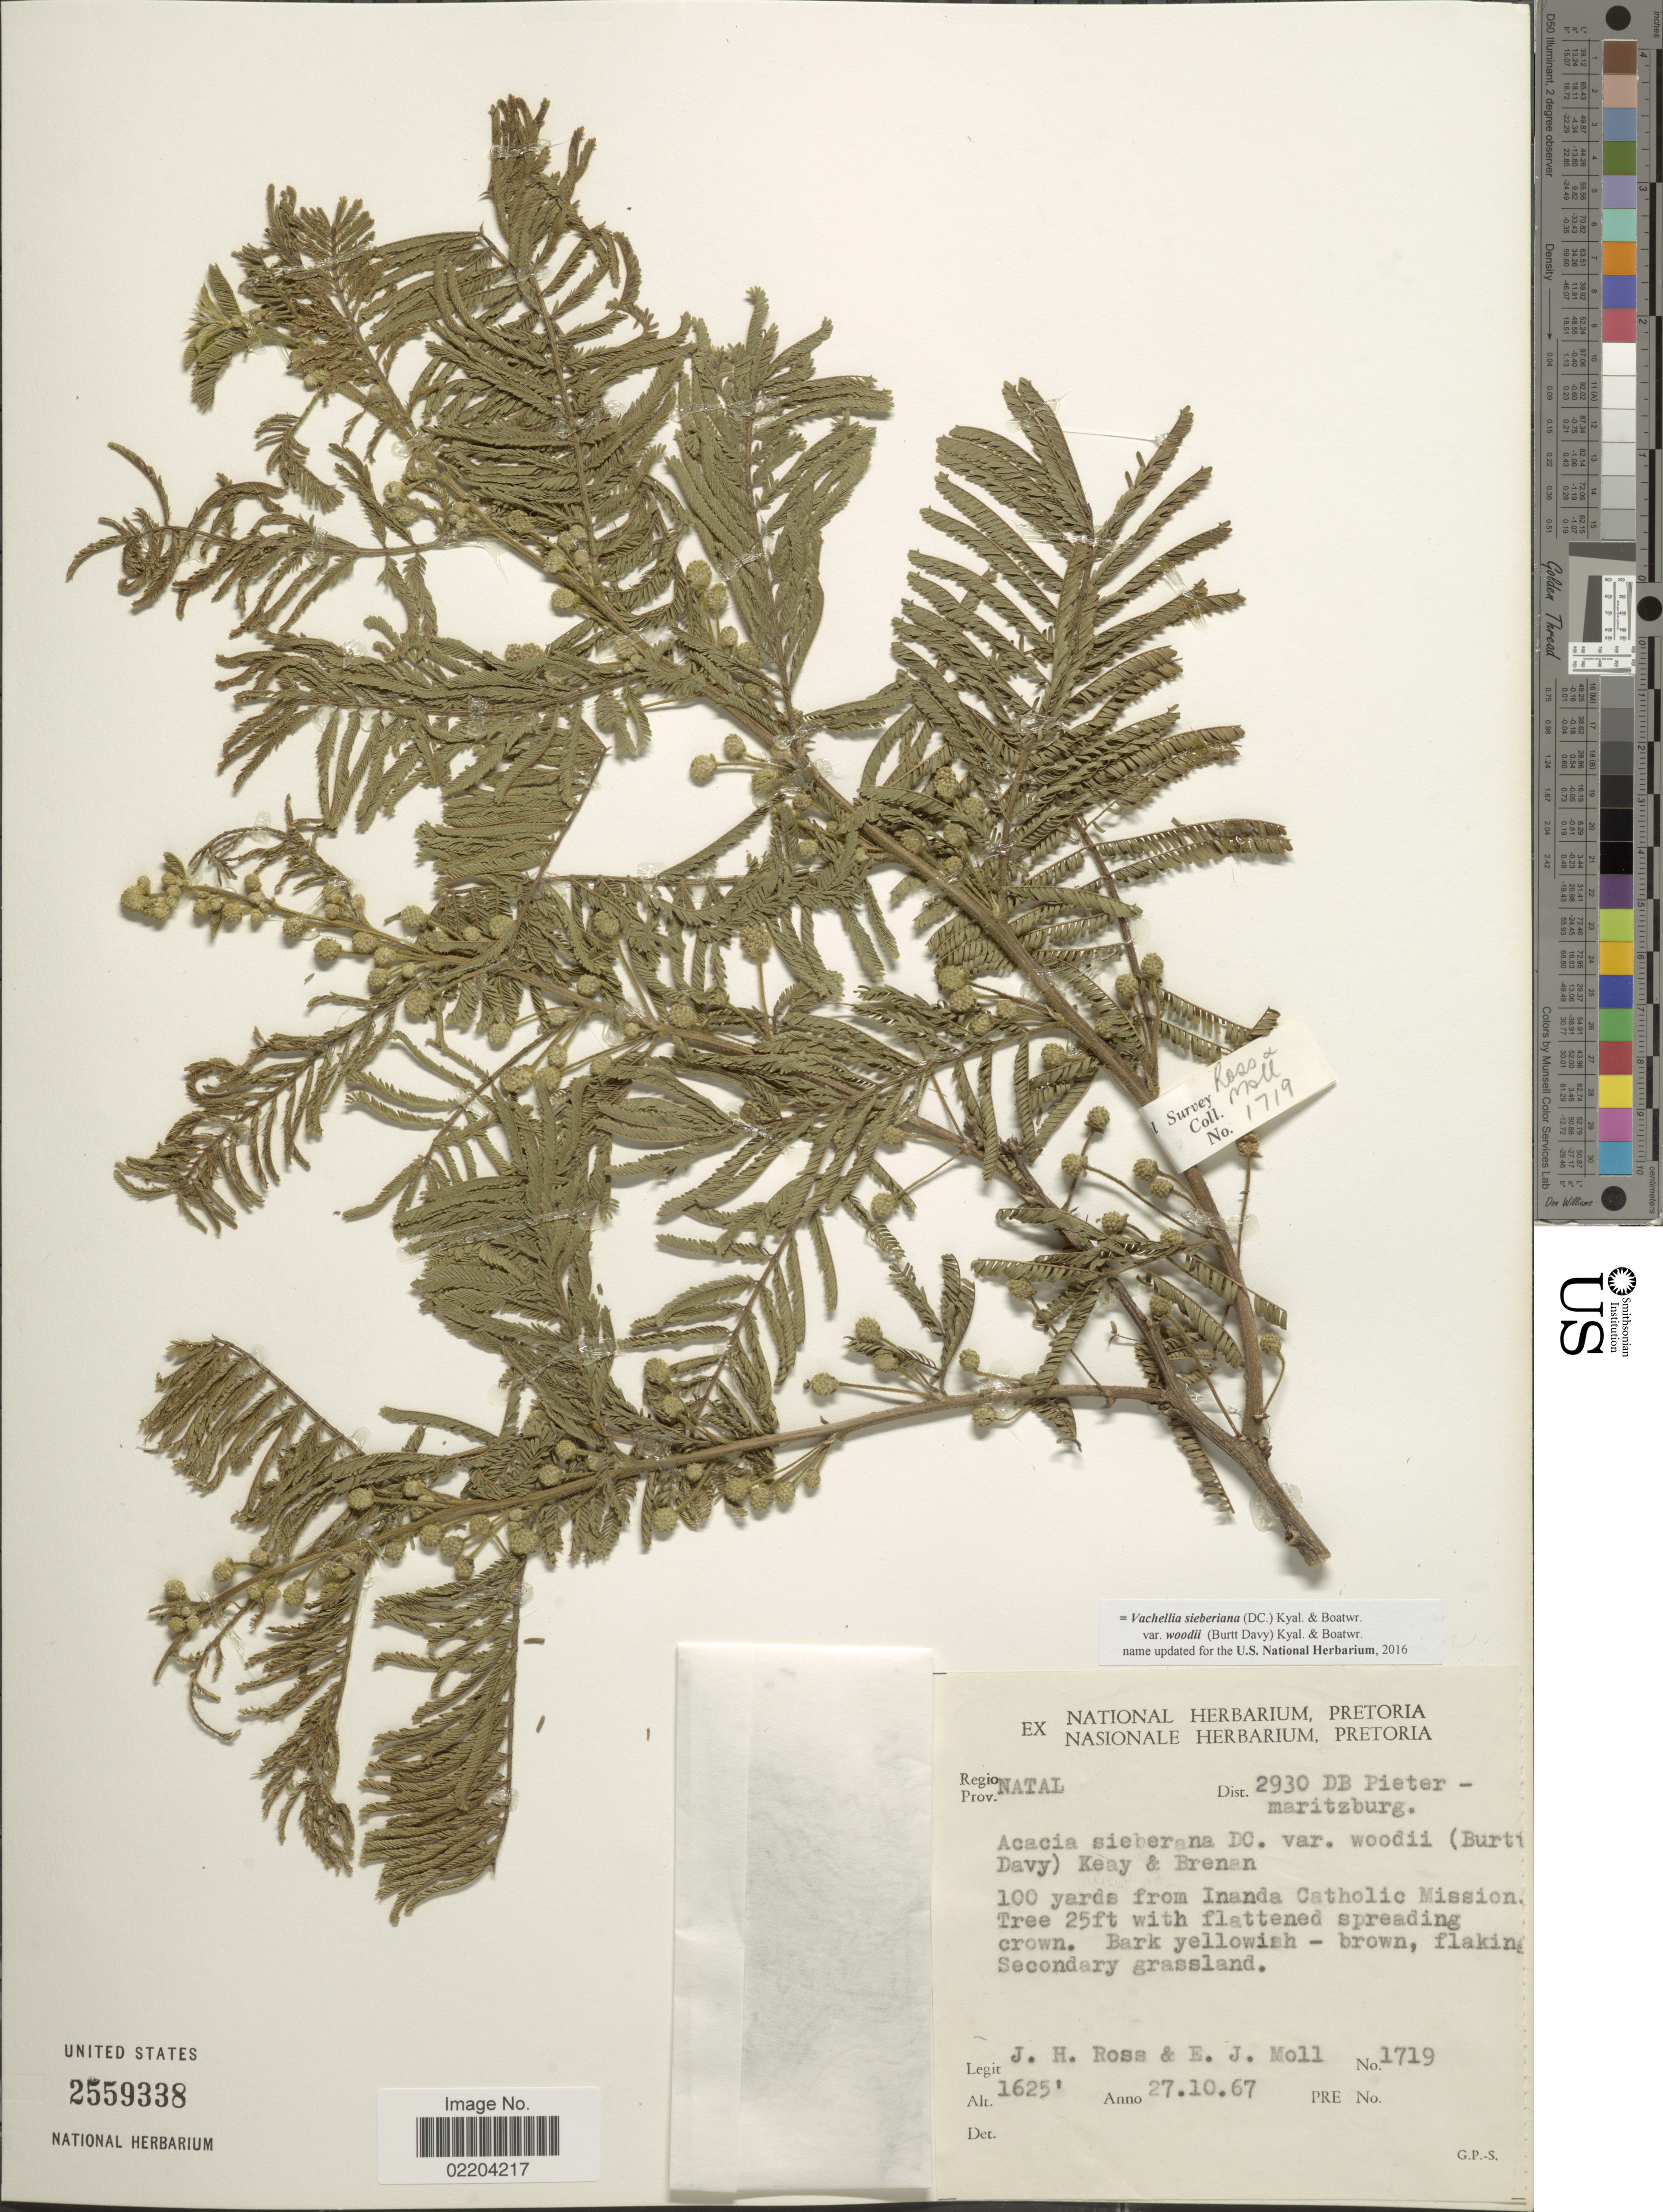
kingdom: Plantae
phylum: Tracheophyta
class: Magnoliopsida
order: Fabales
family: Fabaceae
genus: Vachellia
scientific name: Vachellia sieberiana var. woodii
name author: (Burtt Davy) Kyal. & Boatwr.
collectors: J. H. Ross & E. J. Moll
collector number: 1719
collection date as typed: Transcribed d/m/y: 27/10/67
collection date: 1967-10-27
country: South Africa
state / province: KwaZulu-Natal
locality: Regio Prov. Natal. Dist 2930 CB Pietermaritzburg, 100 yards from Inanda Catholic Mission.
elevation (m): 495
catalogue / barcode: US 2559338